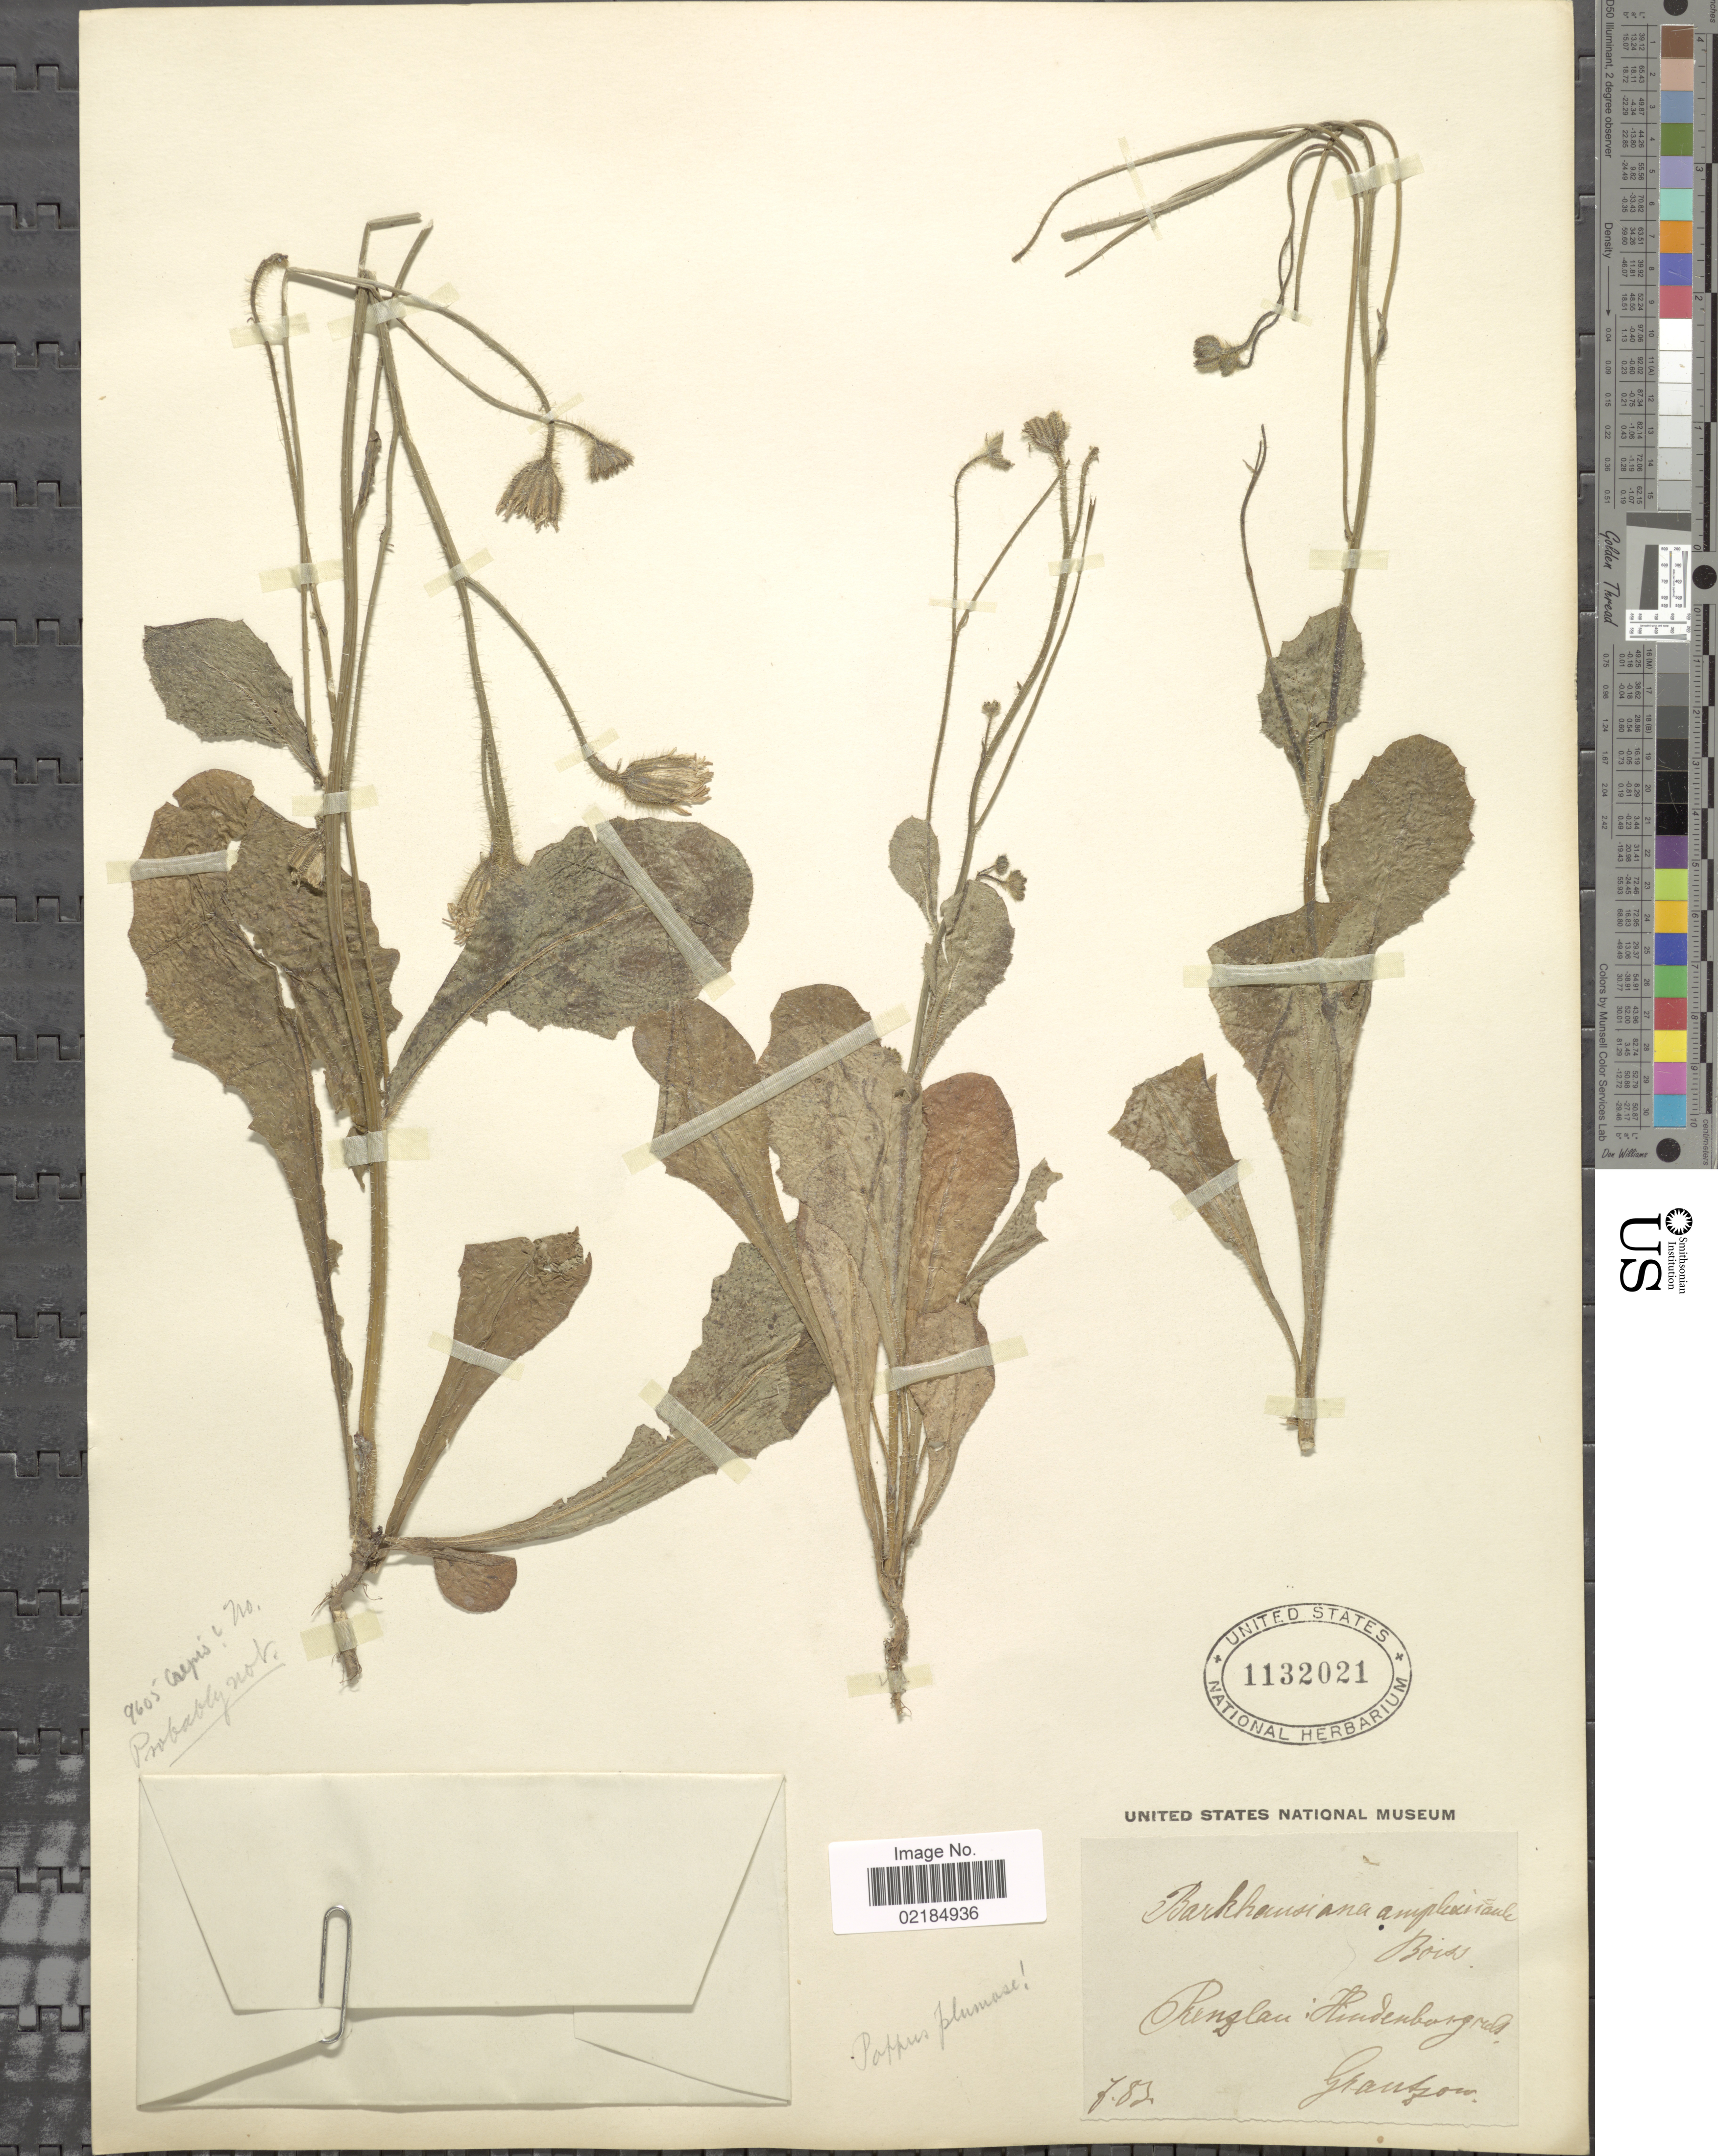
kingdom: Plantae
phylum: Tracheophyta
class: Magnoliopsida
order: Asterales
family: Asteraceae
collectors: Grantzow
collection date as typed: Transcribed d/m/y: /7/83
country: Germany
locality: Prenzlau: Huidenburg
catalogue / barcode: US 1132021